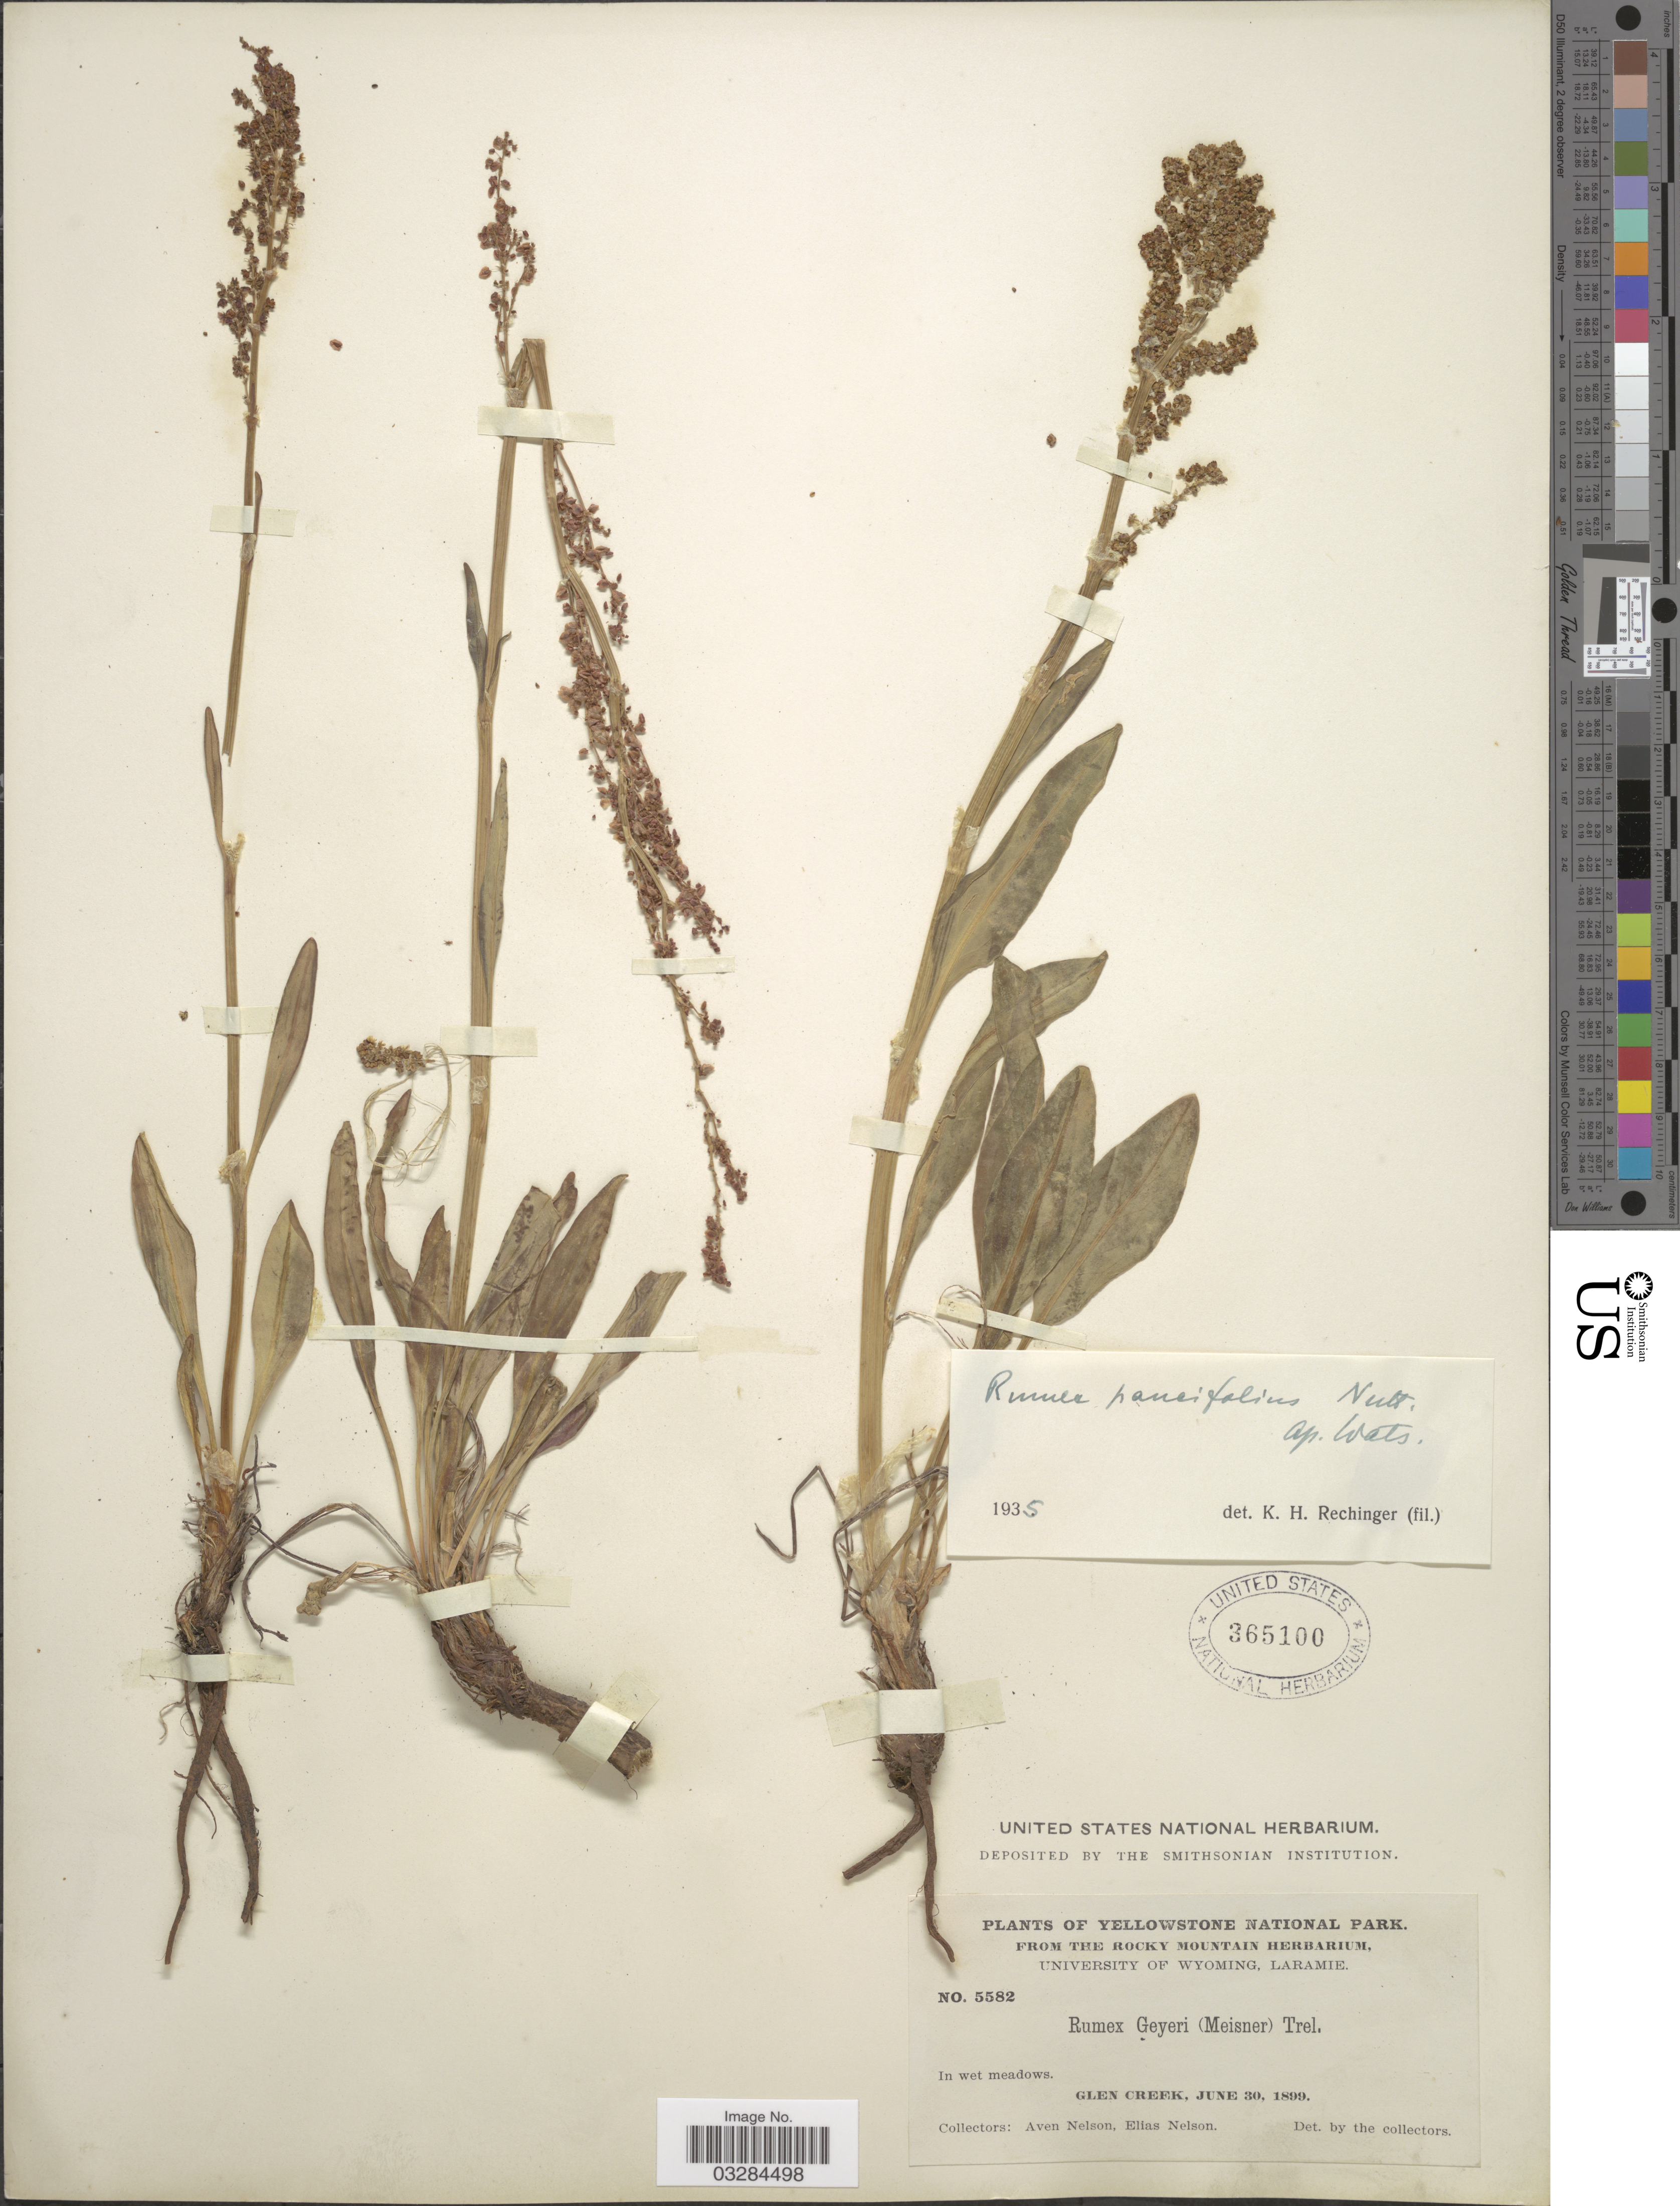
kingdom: Plantae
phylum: Tracheophyta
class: Magnoliopsida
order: Caryophyllales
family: Polygonaceae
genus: Rumex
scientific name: Rumex paucifolius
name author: Nutt.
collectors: A. Nelson & E. Nelson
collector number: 5582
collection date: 1899-06-30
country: United States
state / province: Wyoming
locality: Yellowstone National Park. Glen Creek.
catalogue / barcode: US 365100